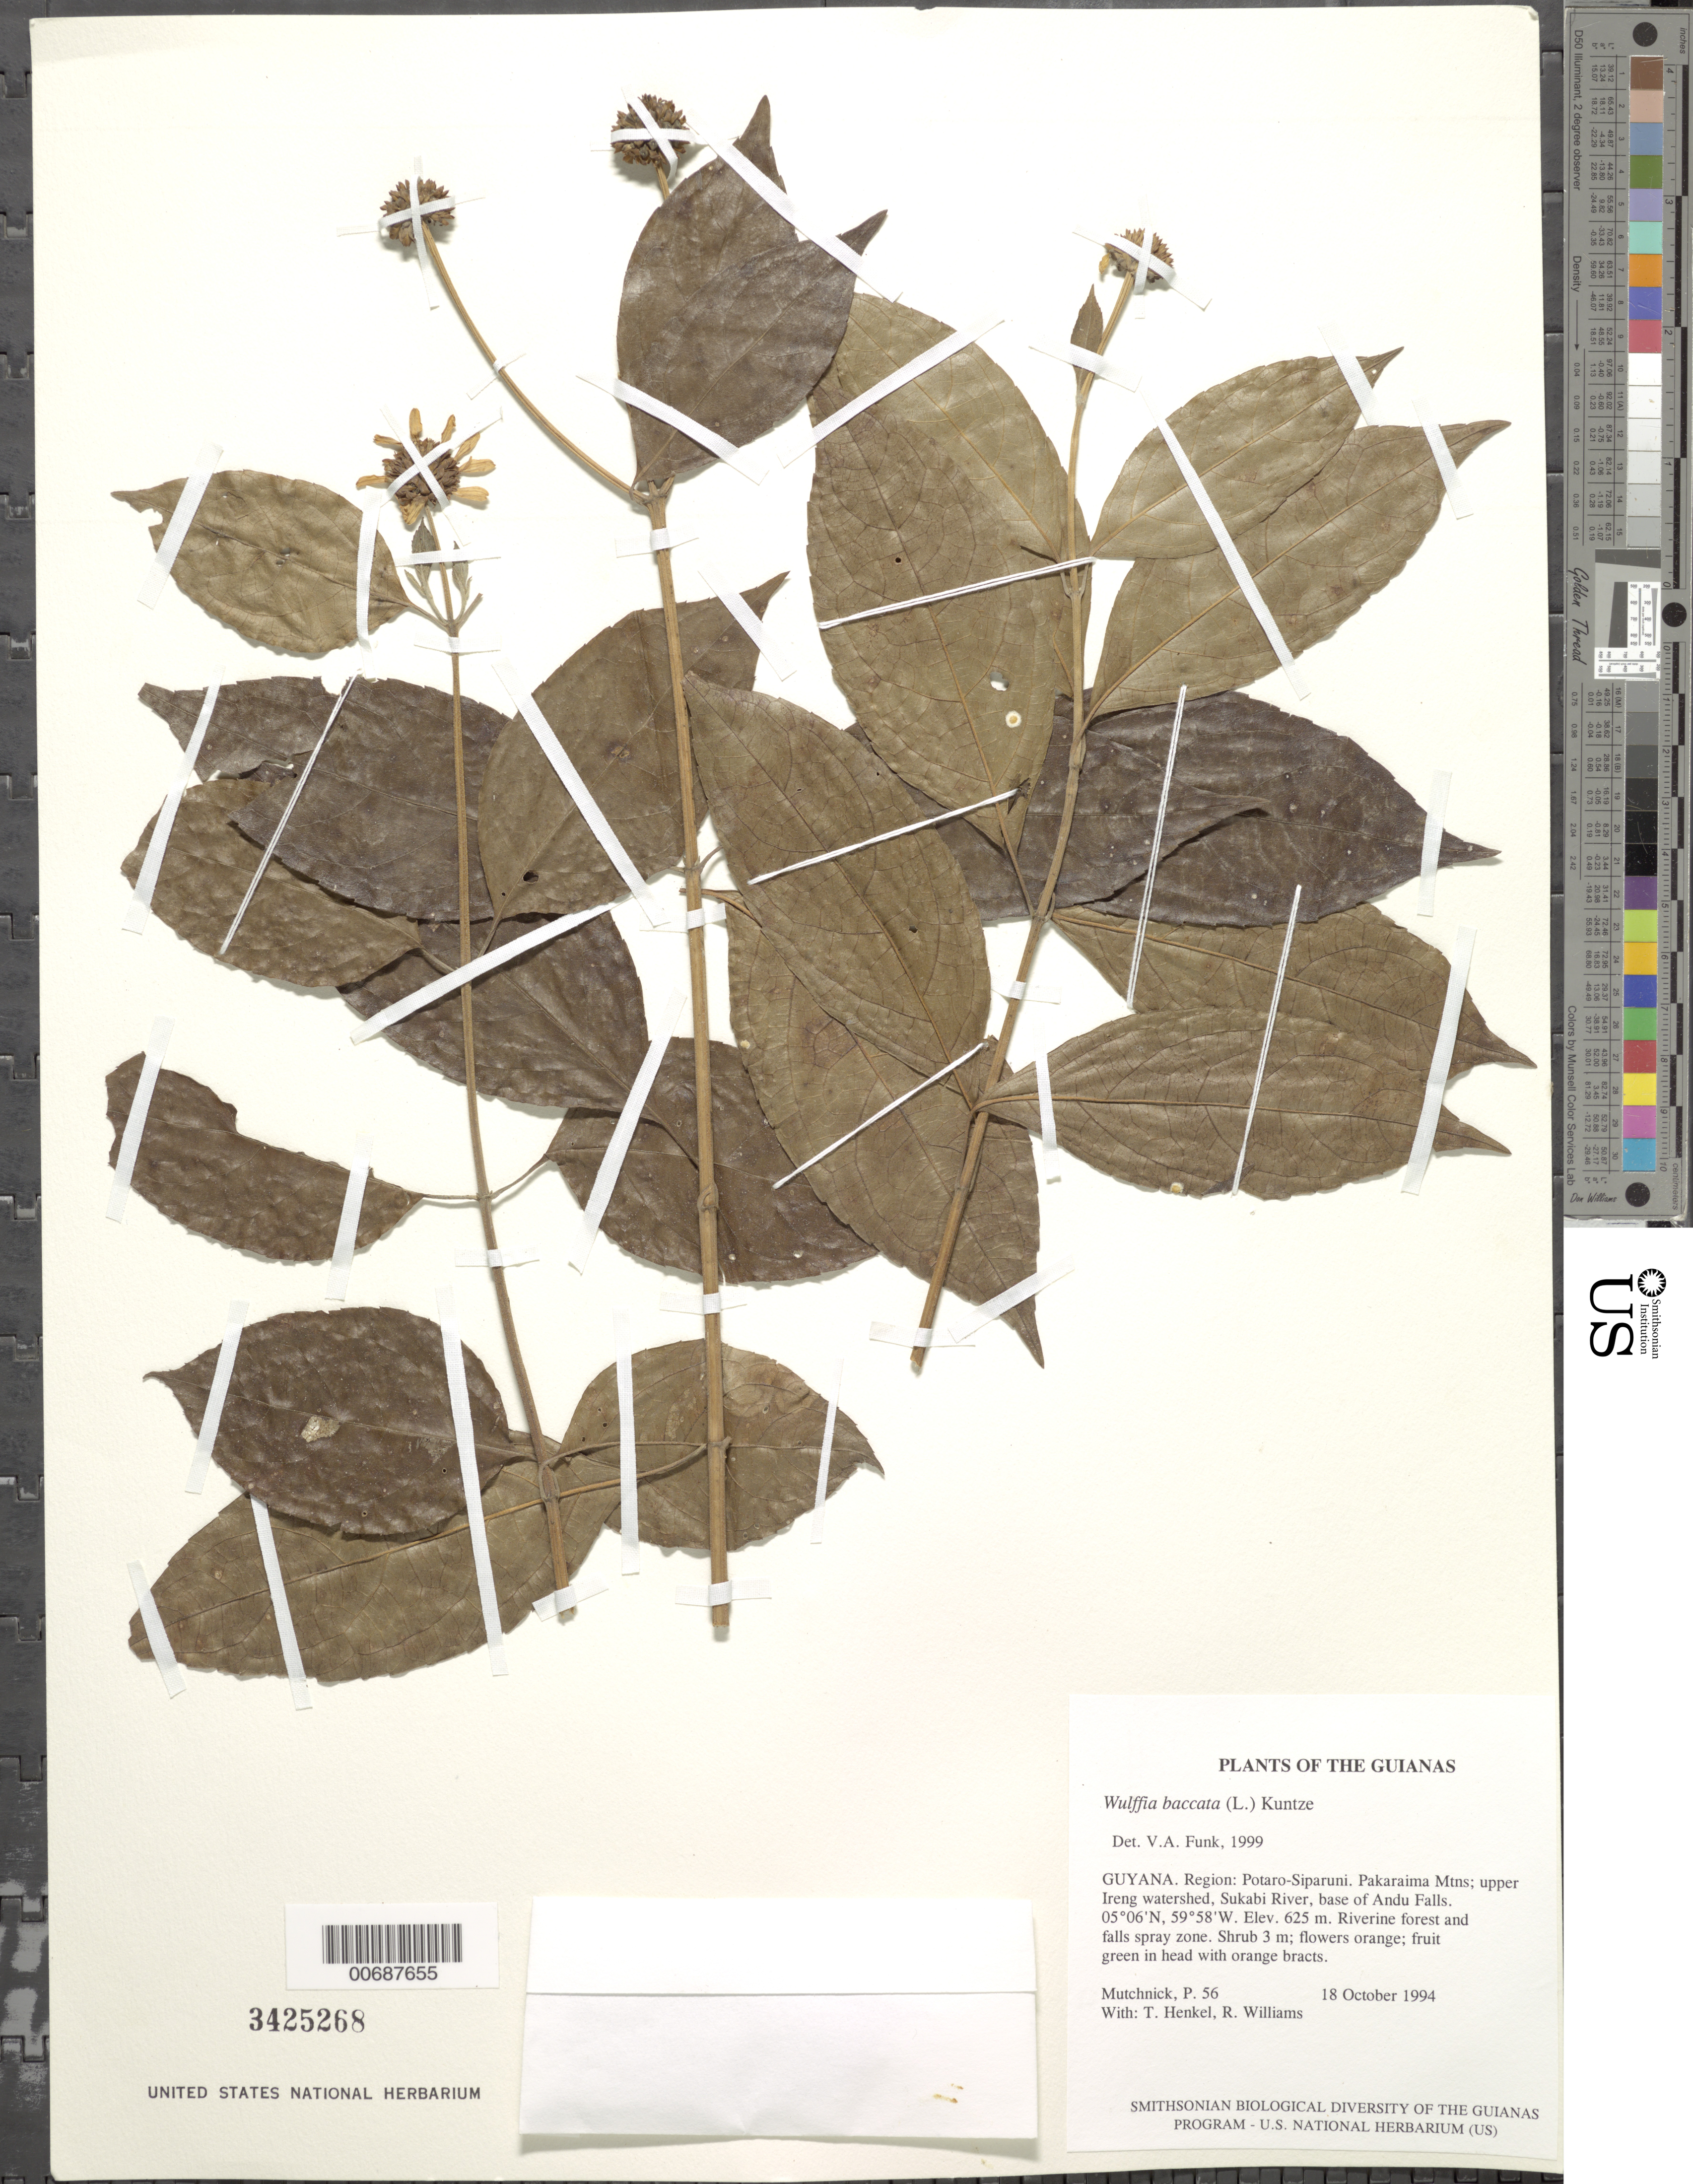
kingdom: Plantae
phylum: Tracheophyta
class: Magnoliopsida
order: Asterales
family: Asteraceae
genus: Wulffia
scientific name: Wulffia baccata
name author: (L. f.) Kuntze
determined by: Funk, Vicki A., (BOT), Smithsonian Institution - National Museum of Natural History (UNITED STATES)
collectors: P. Mutchnick, T. Henkel & R. Williams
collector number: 56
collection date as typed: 18 October 1994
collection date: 1994-10-18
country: Guyana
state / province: Potaro-Siparuni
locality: Pakaraima Mtns; upper Ireng watershed, Sukabi River, base of Andu Falls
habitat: Riverine forest and falls spray zone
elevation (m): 625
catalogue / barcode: US 3425268